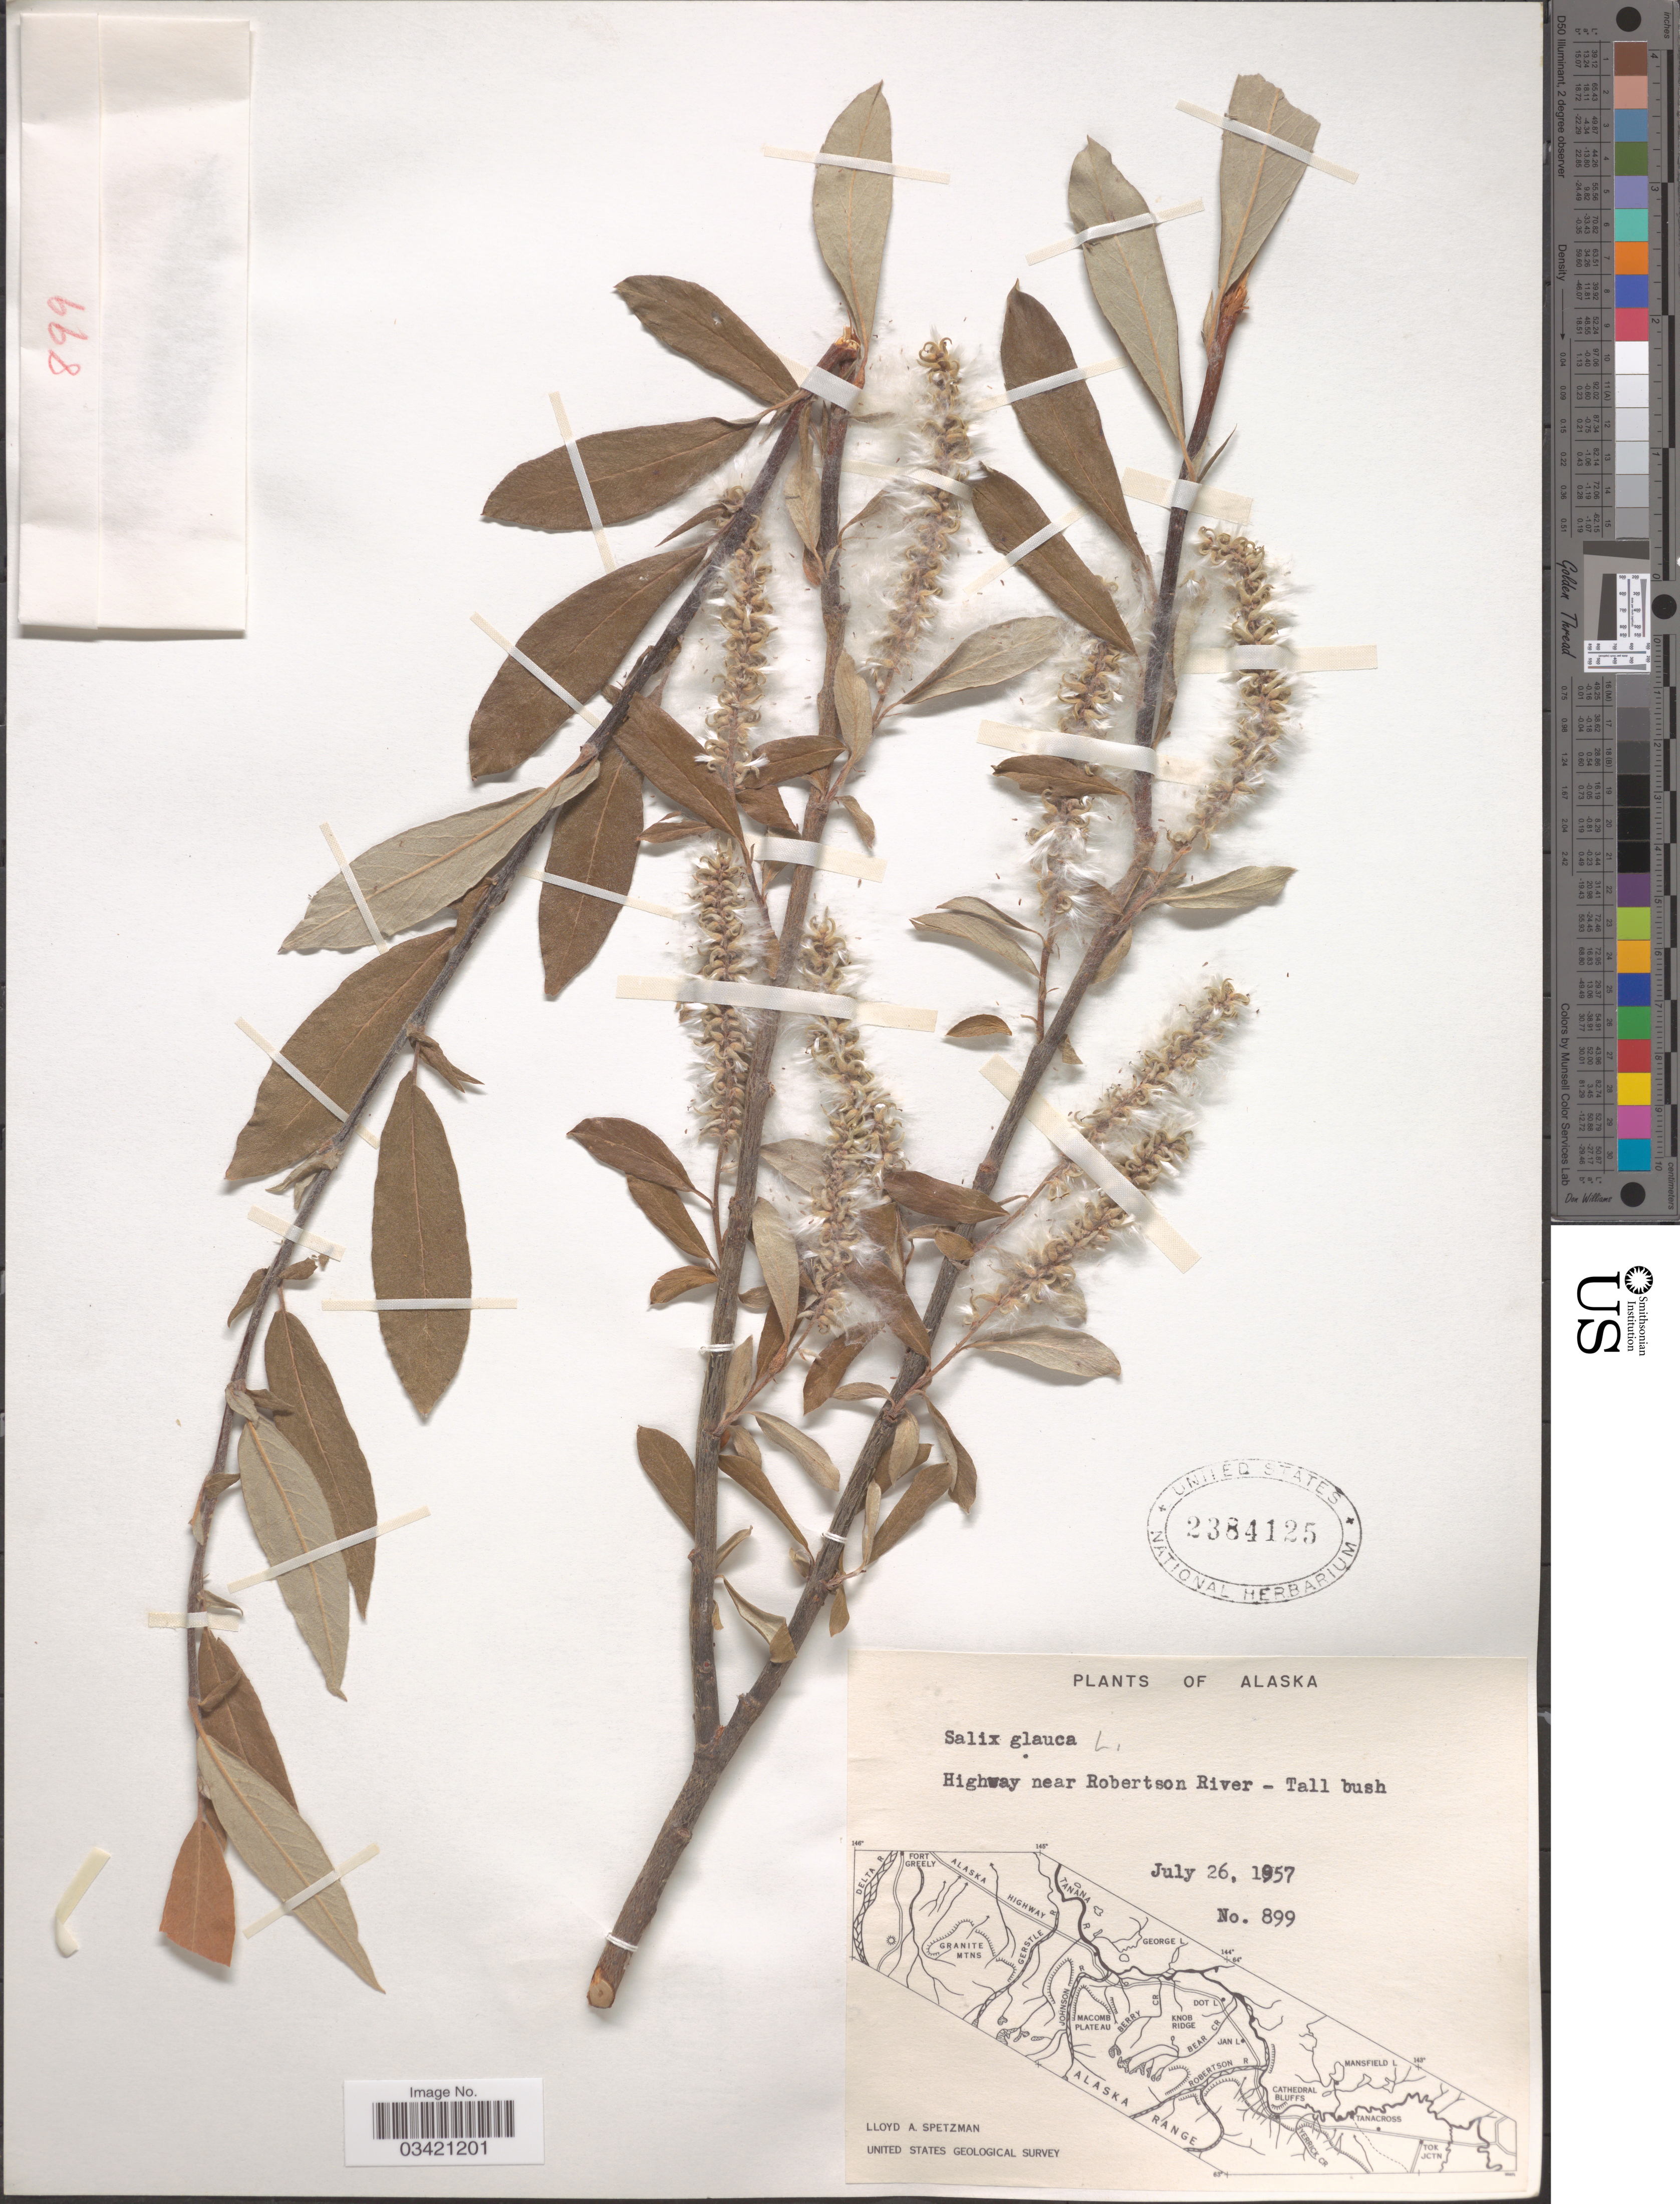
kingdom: Plantae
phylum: Tracheophyta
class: Magnoliopsida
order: Malpighiales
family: Salicaceae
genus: Salix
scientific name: Salix glauca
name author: L.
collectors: L. Spetzman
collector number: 899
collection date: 1957-07-26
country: United States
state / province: Alaska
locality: Highway near Robertson River.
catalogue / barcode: US 2384125